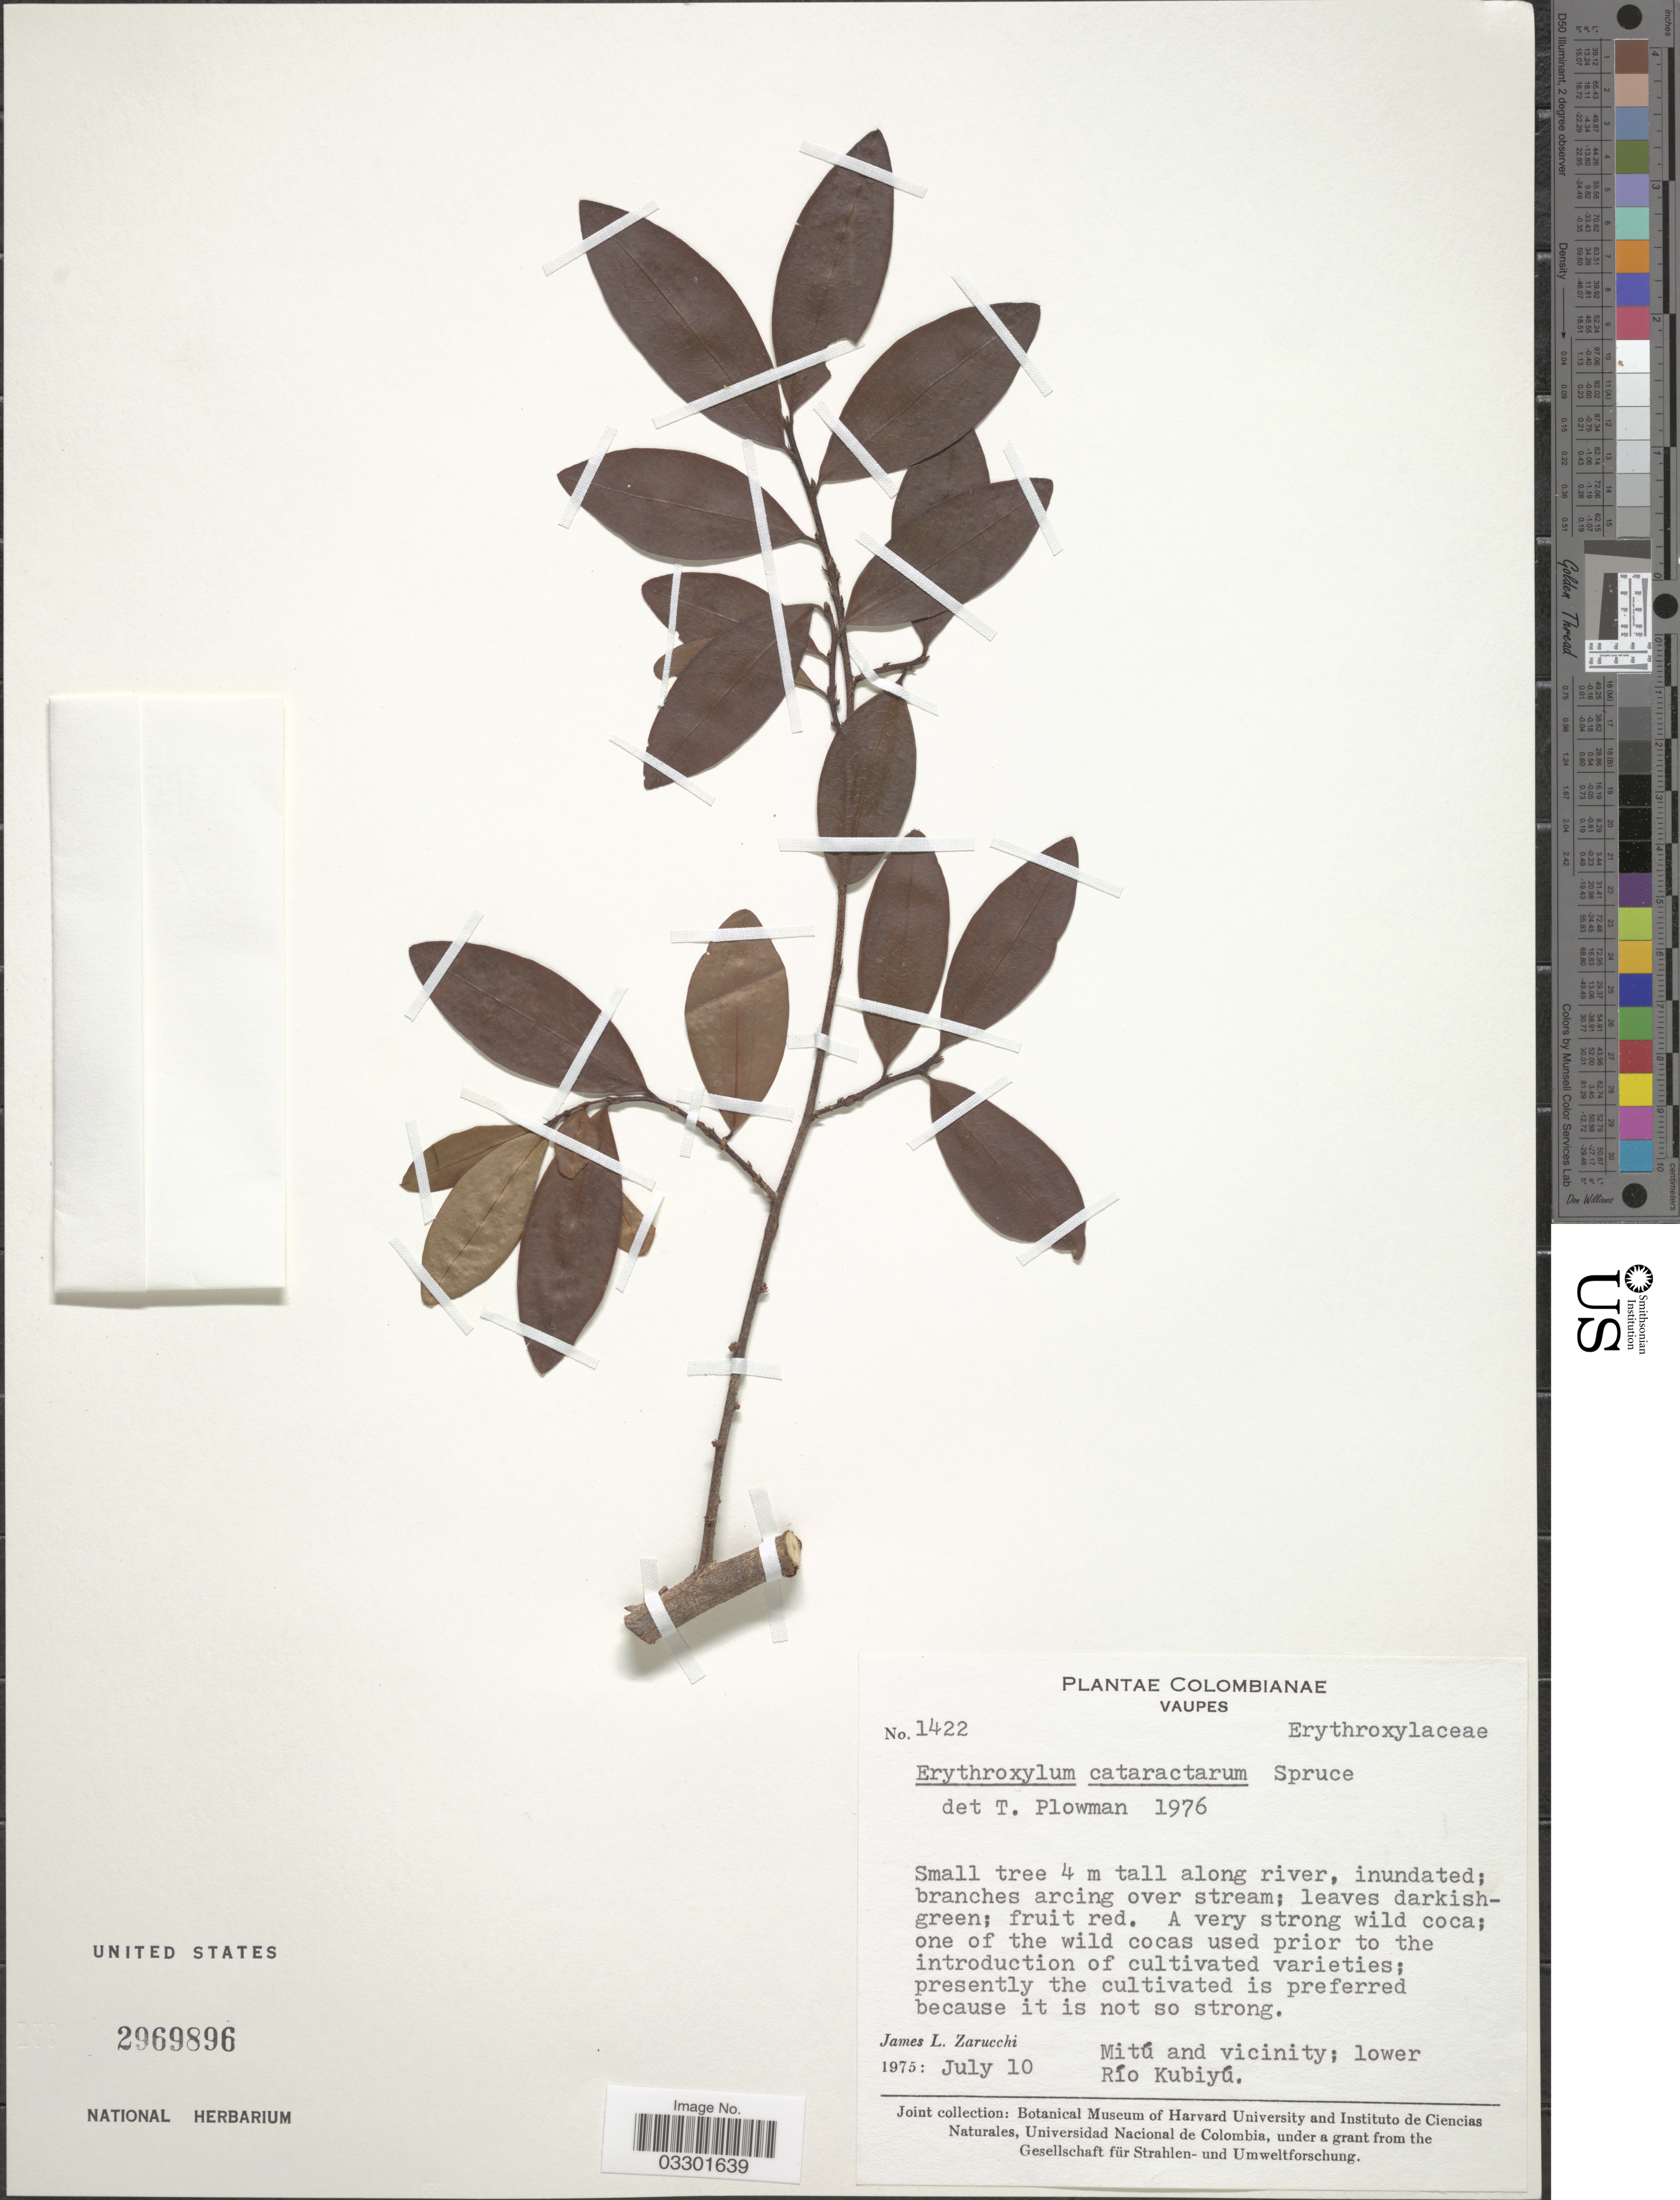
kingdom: Plantae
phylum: Tracheophyta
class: Magnoliopsida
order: Malpighiales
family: Erythroxylaceae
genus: Erythroxylum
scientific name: Erythroxylum cataractarum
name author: Spruce ex Peyr.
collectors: J. L. Zarucchi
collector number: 1422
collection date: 1975-07-10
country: Colombia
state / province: Vaupés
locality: Mitú and vicinity; lower Río Kubiyú.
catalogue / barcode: US 2969896